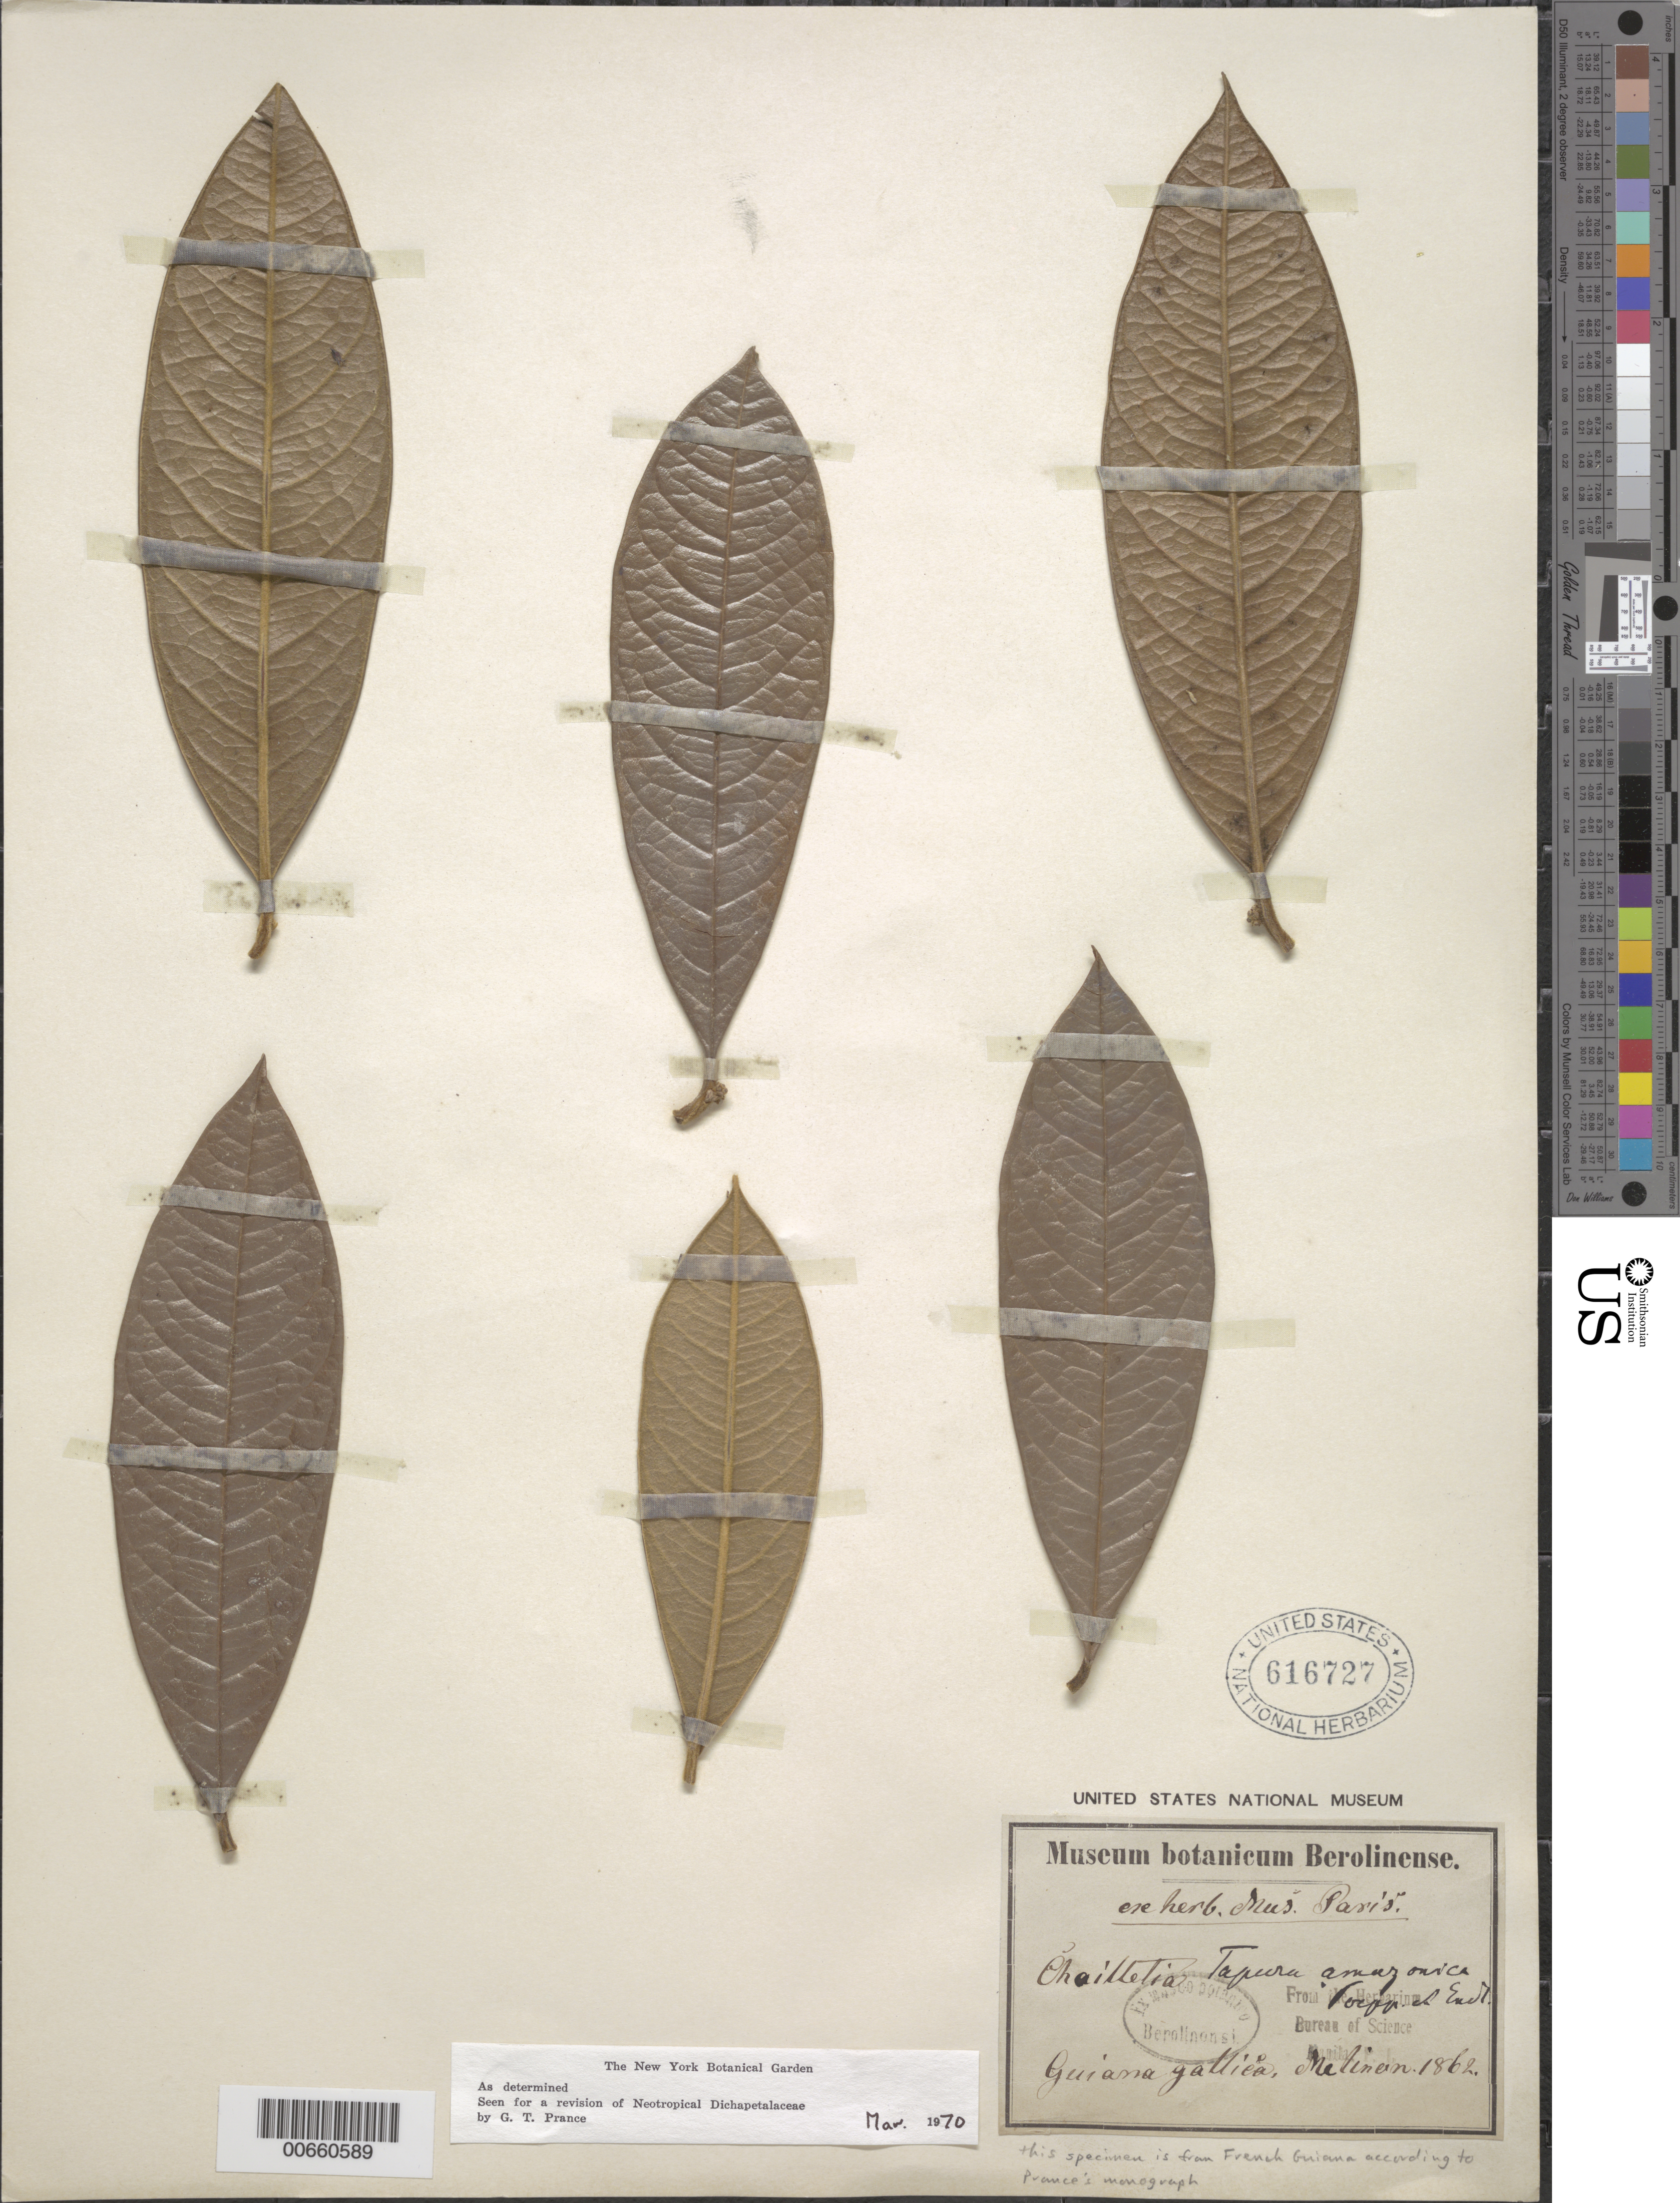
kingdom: Plantae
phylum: Tracheophyta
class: Magnoliopsida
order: Malpighiales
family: Dichapetalaceae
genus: Tapura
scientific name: Tapura amazonica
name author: Poepp. & Endl.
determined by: Prance, G. T.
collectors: E. Mélinon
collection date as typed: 1862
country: French Guiana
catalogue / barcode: US 616727